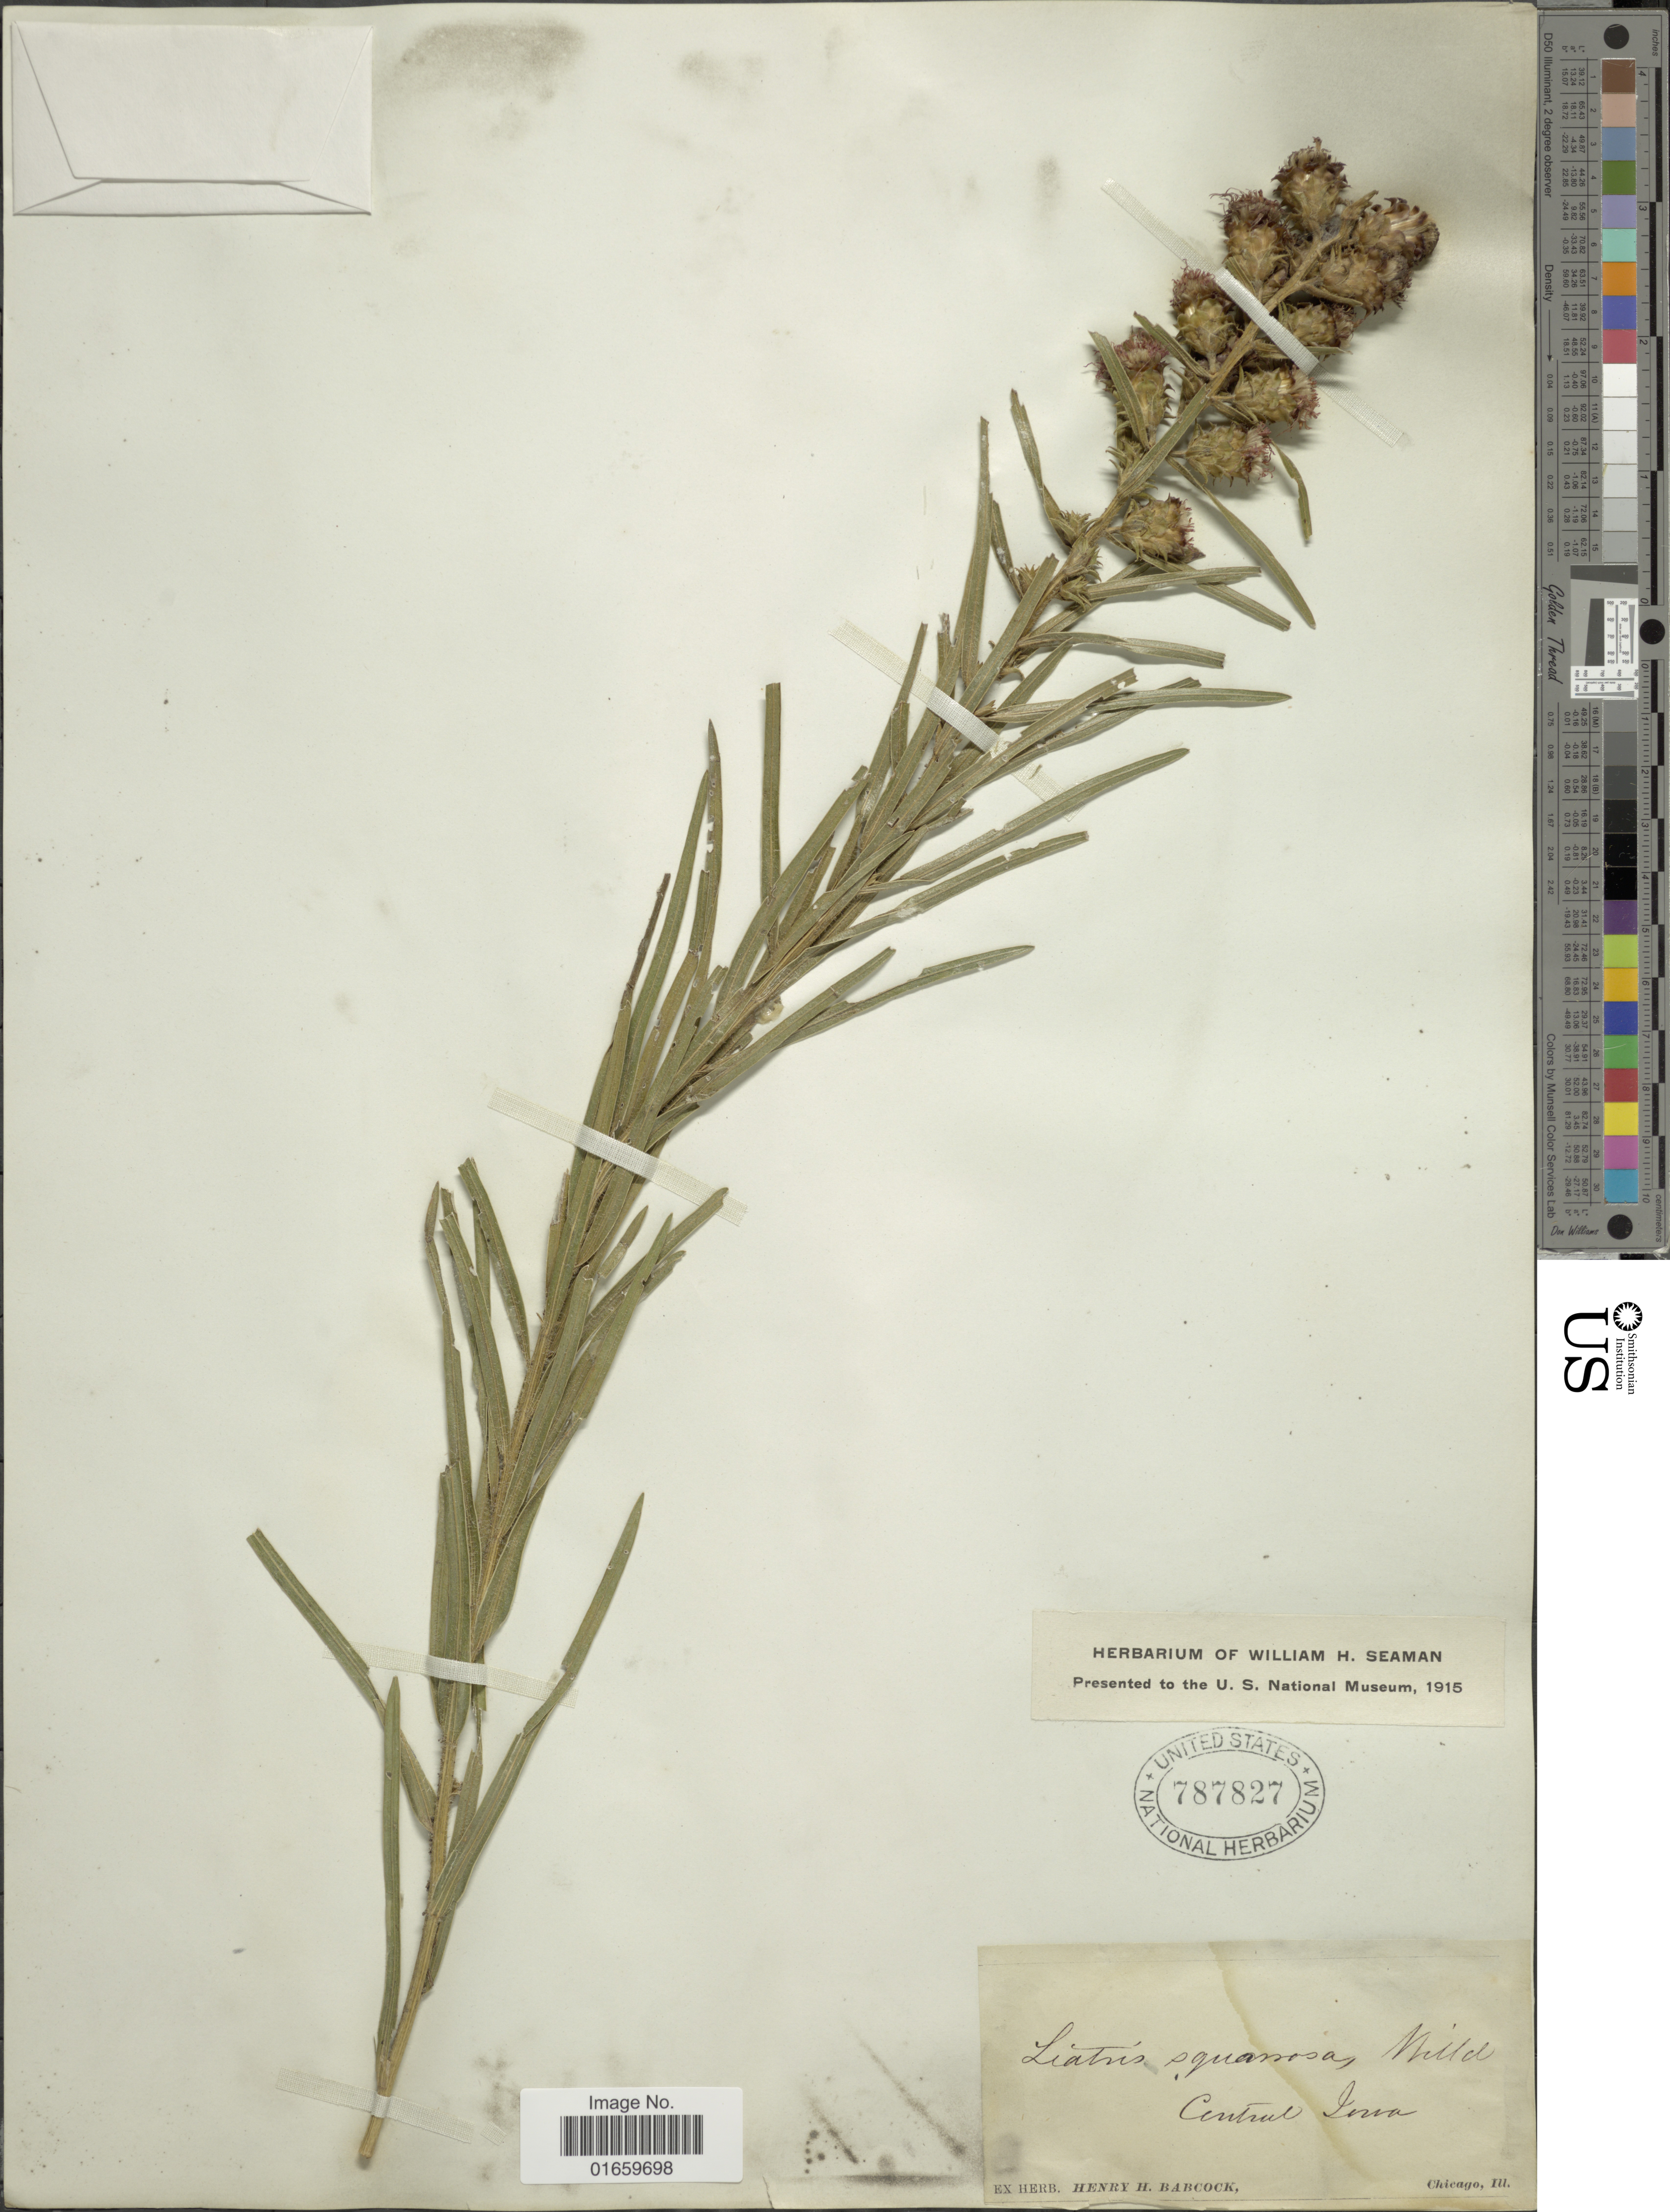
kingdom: Plantae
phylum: Tracheophyta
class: Magnoliopsida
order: Asterales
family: Asteraceae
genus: Liatris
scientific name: Liatris squarrosa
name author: (L.) Michx.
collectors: ex herb. Henry Homes Babcock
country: United States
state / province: Iowa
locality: Central Iowa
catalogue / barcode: US 787827